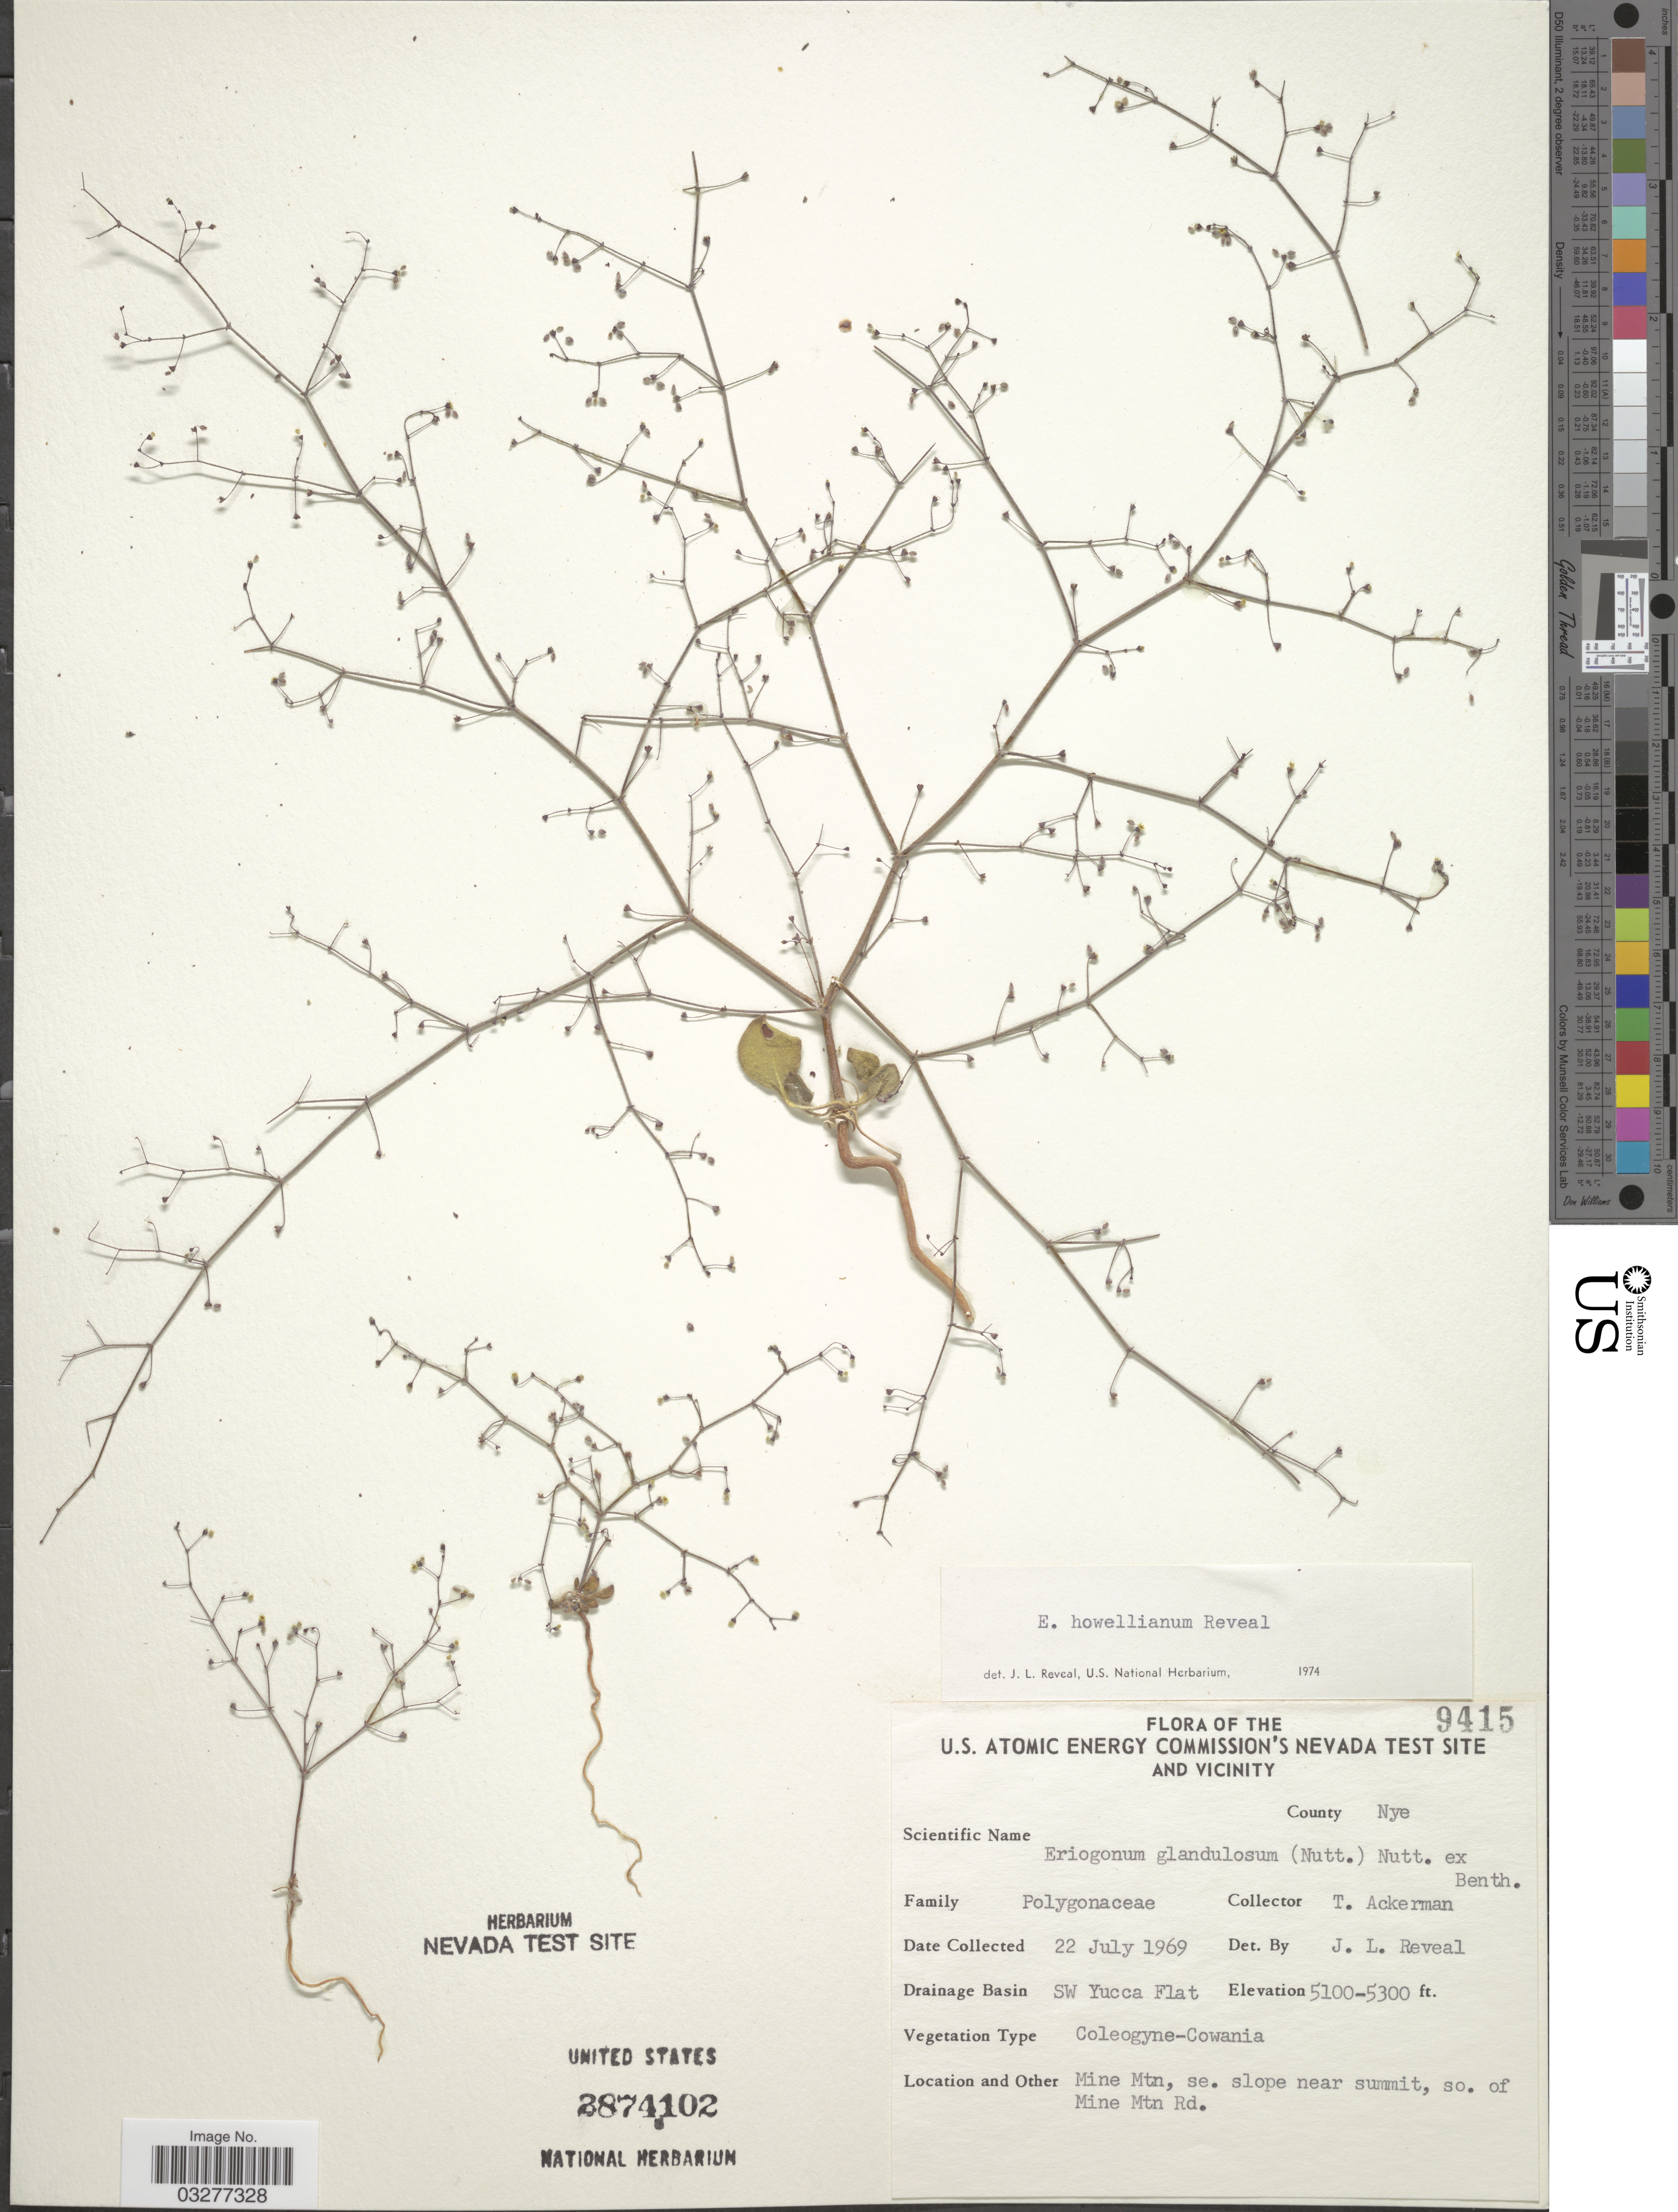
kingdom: Plantae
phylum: Tracheophyta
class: Magnoliopsida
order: Caryophyllales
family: Polygonaceae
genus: Eriogonum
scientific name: Eriogonum howellianum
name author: Reveal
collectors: T. Ackerman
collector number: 9415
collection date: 1969-07-22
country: United States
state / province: Nevada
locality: U. S. Atomic Energy Commission's Nevada Test Site and Vicinity. County Nye. Drainage Basin SW Yucca Flat. Mine Mtn, se. slope near summit, so. of Mine Mtn Rd.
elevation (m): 1554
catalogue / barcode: US 2874102